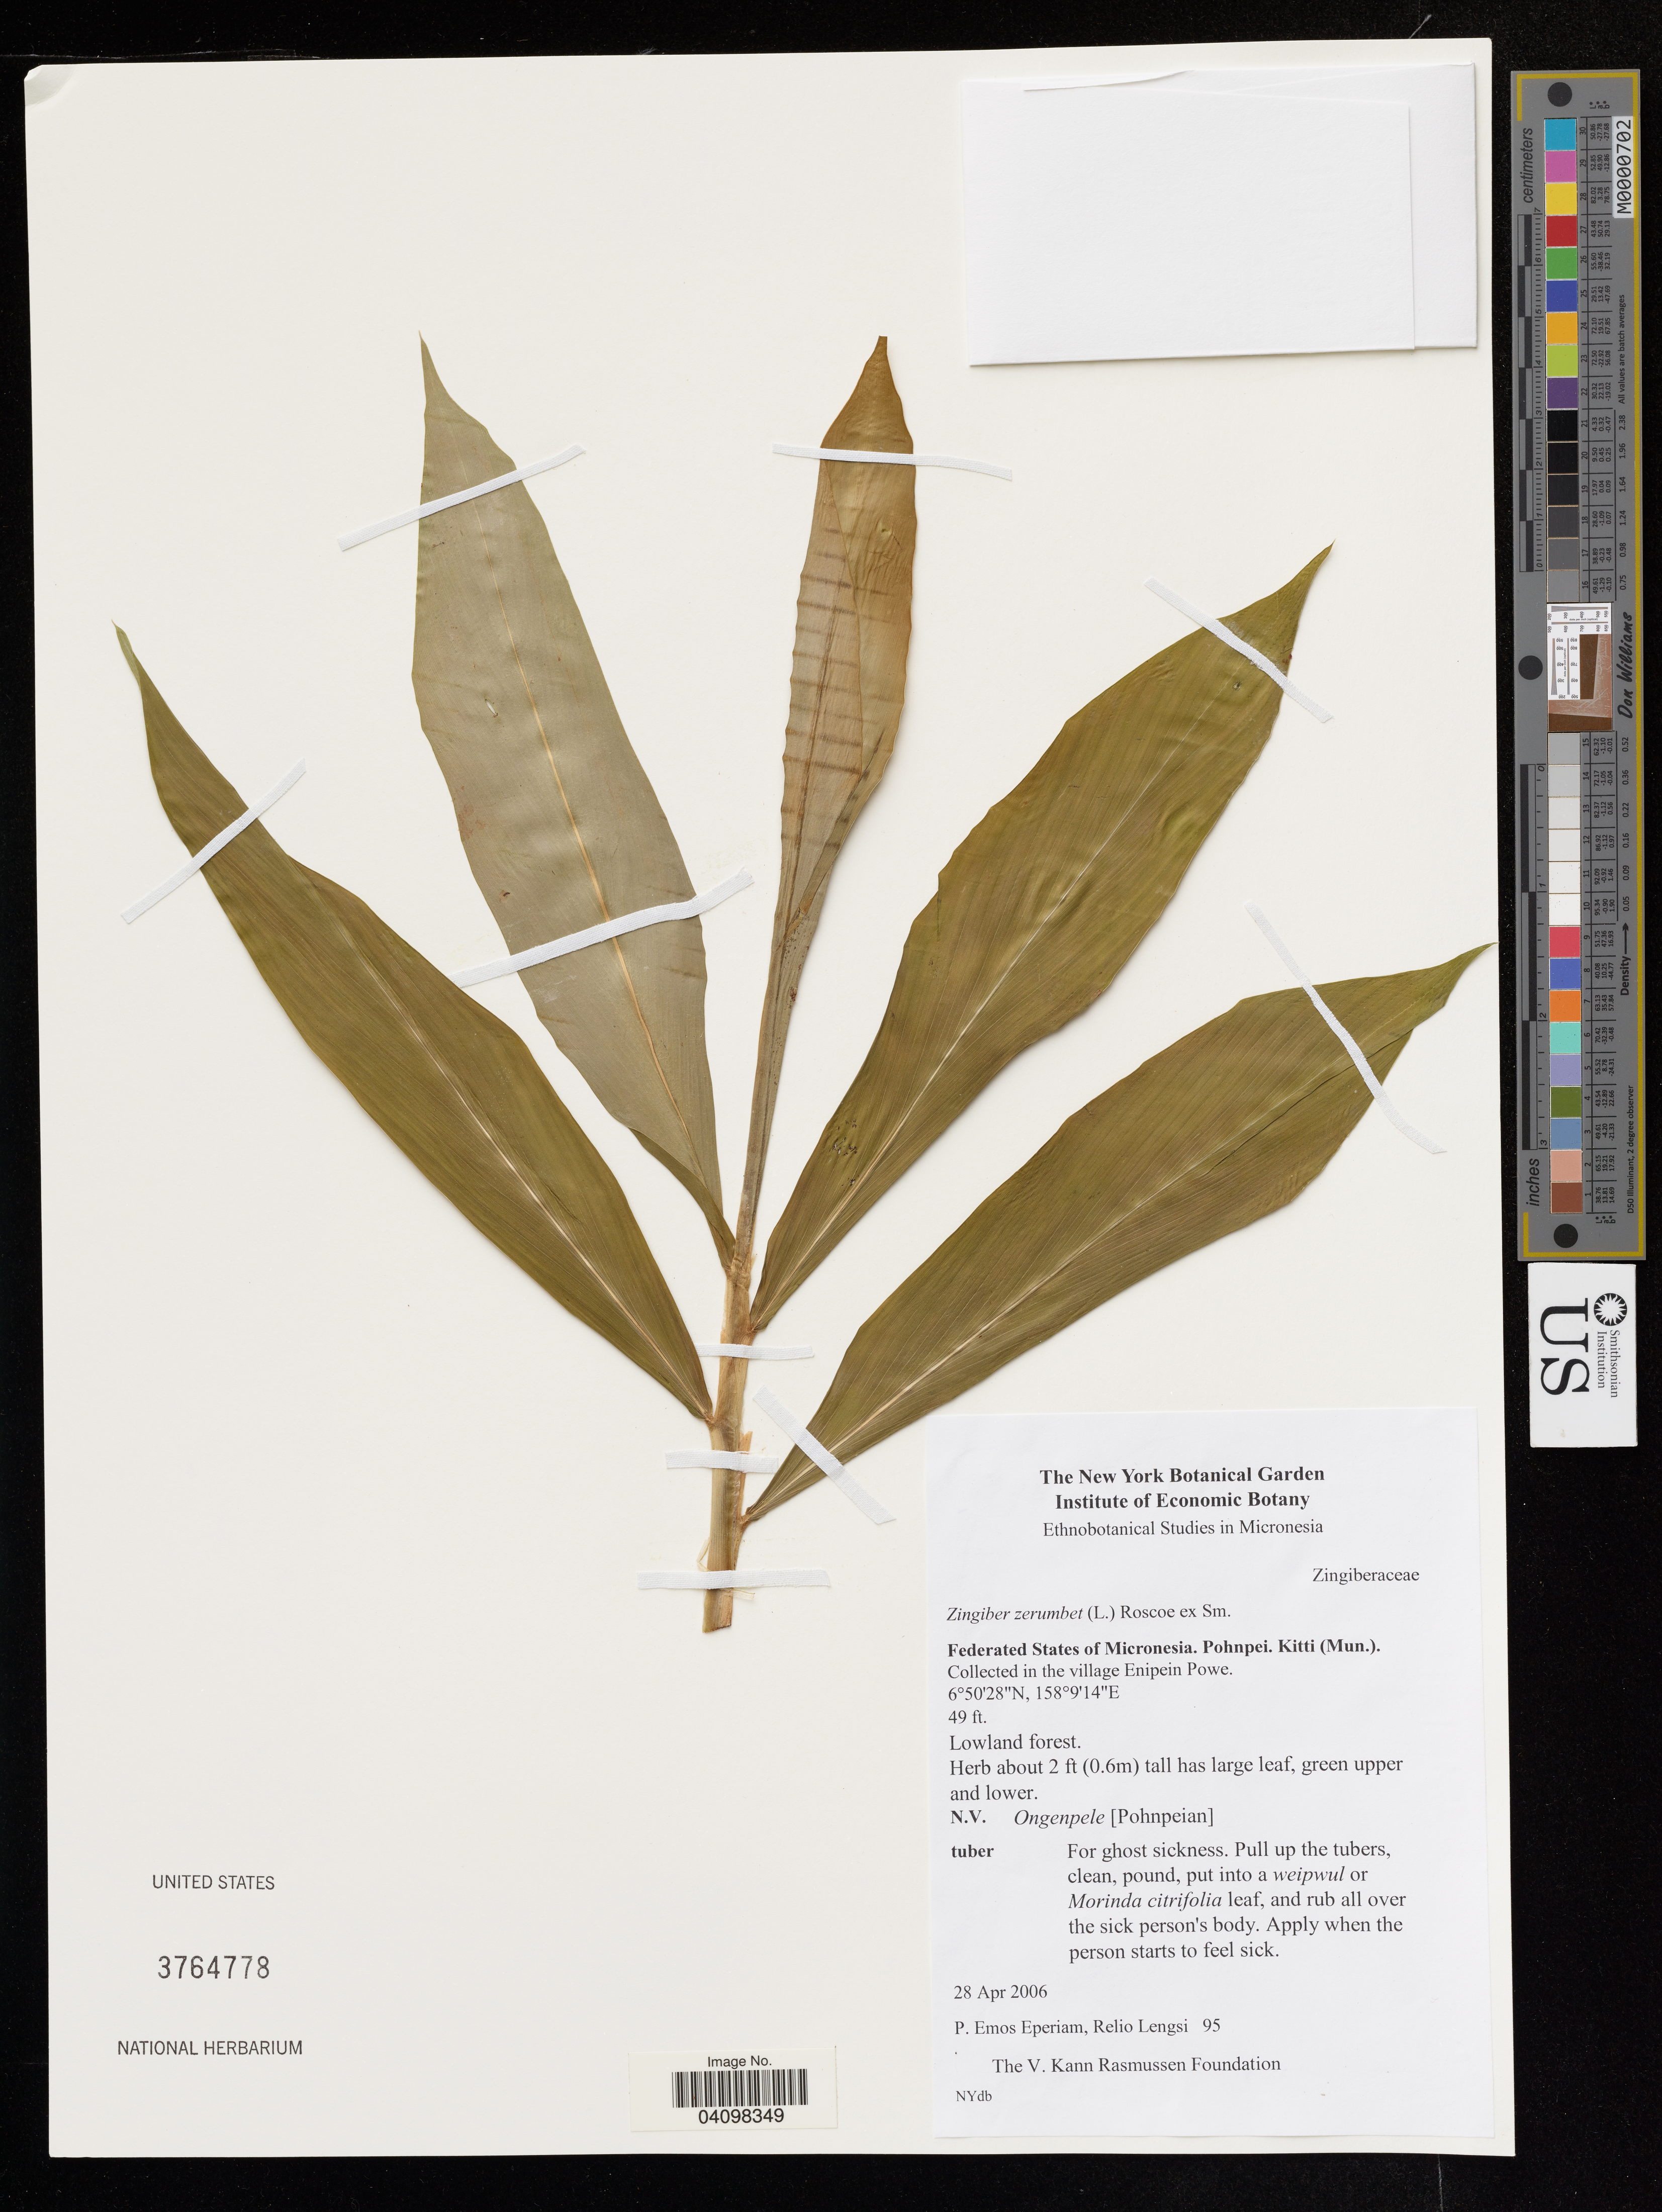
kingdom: Plantae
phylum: Tracheophyta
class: Liliopsida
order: Zingiberales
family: Zingiberaceae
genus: Zingiber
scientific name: Zingiber zerumbet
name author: (L.) Sm.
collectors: P. Eperiam, R. Lengsi & K. Rasmussen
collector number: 95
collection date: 2006-04-28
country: Micronesia, Federated States of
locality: Collected in the village Enipein Powe.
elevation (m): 15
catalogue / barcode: US 3764778